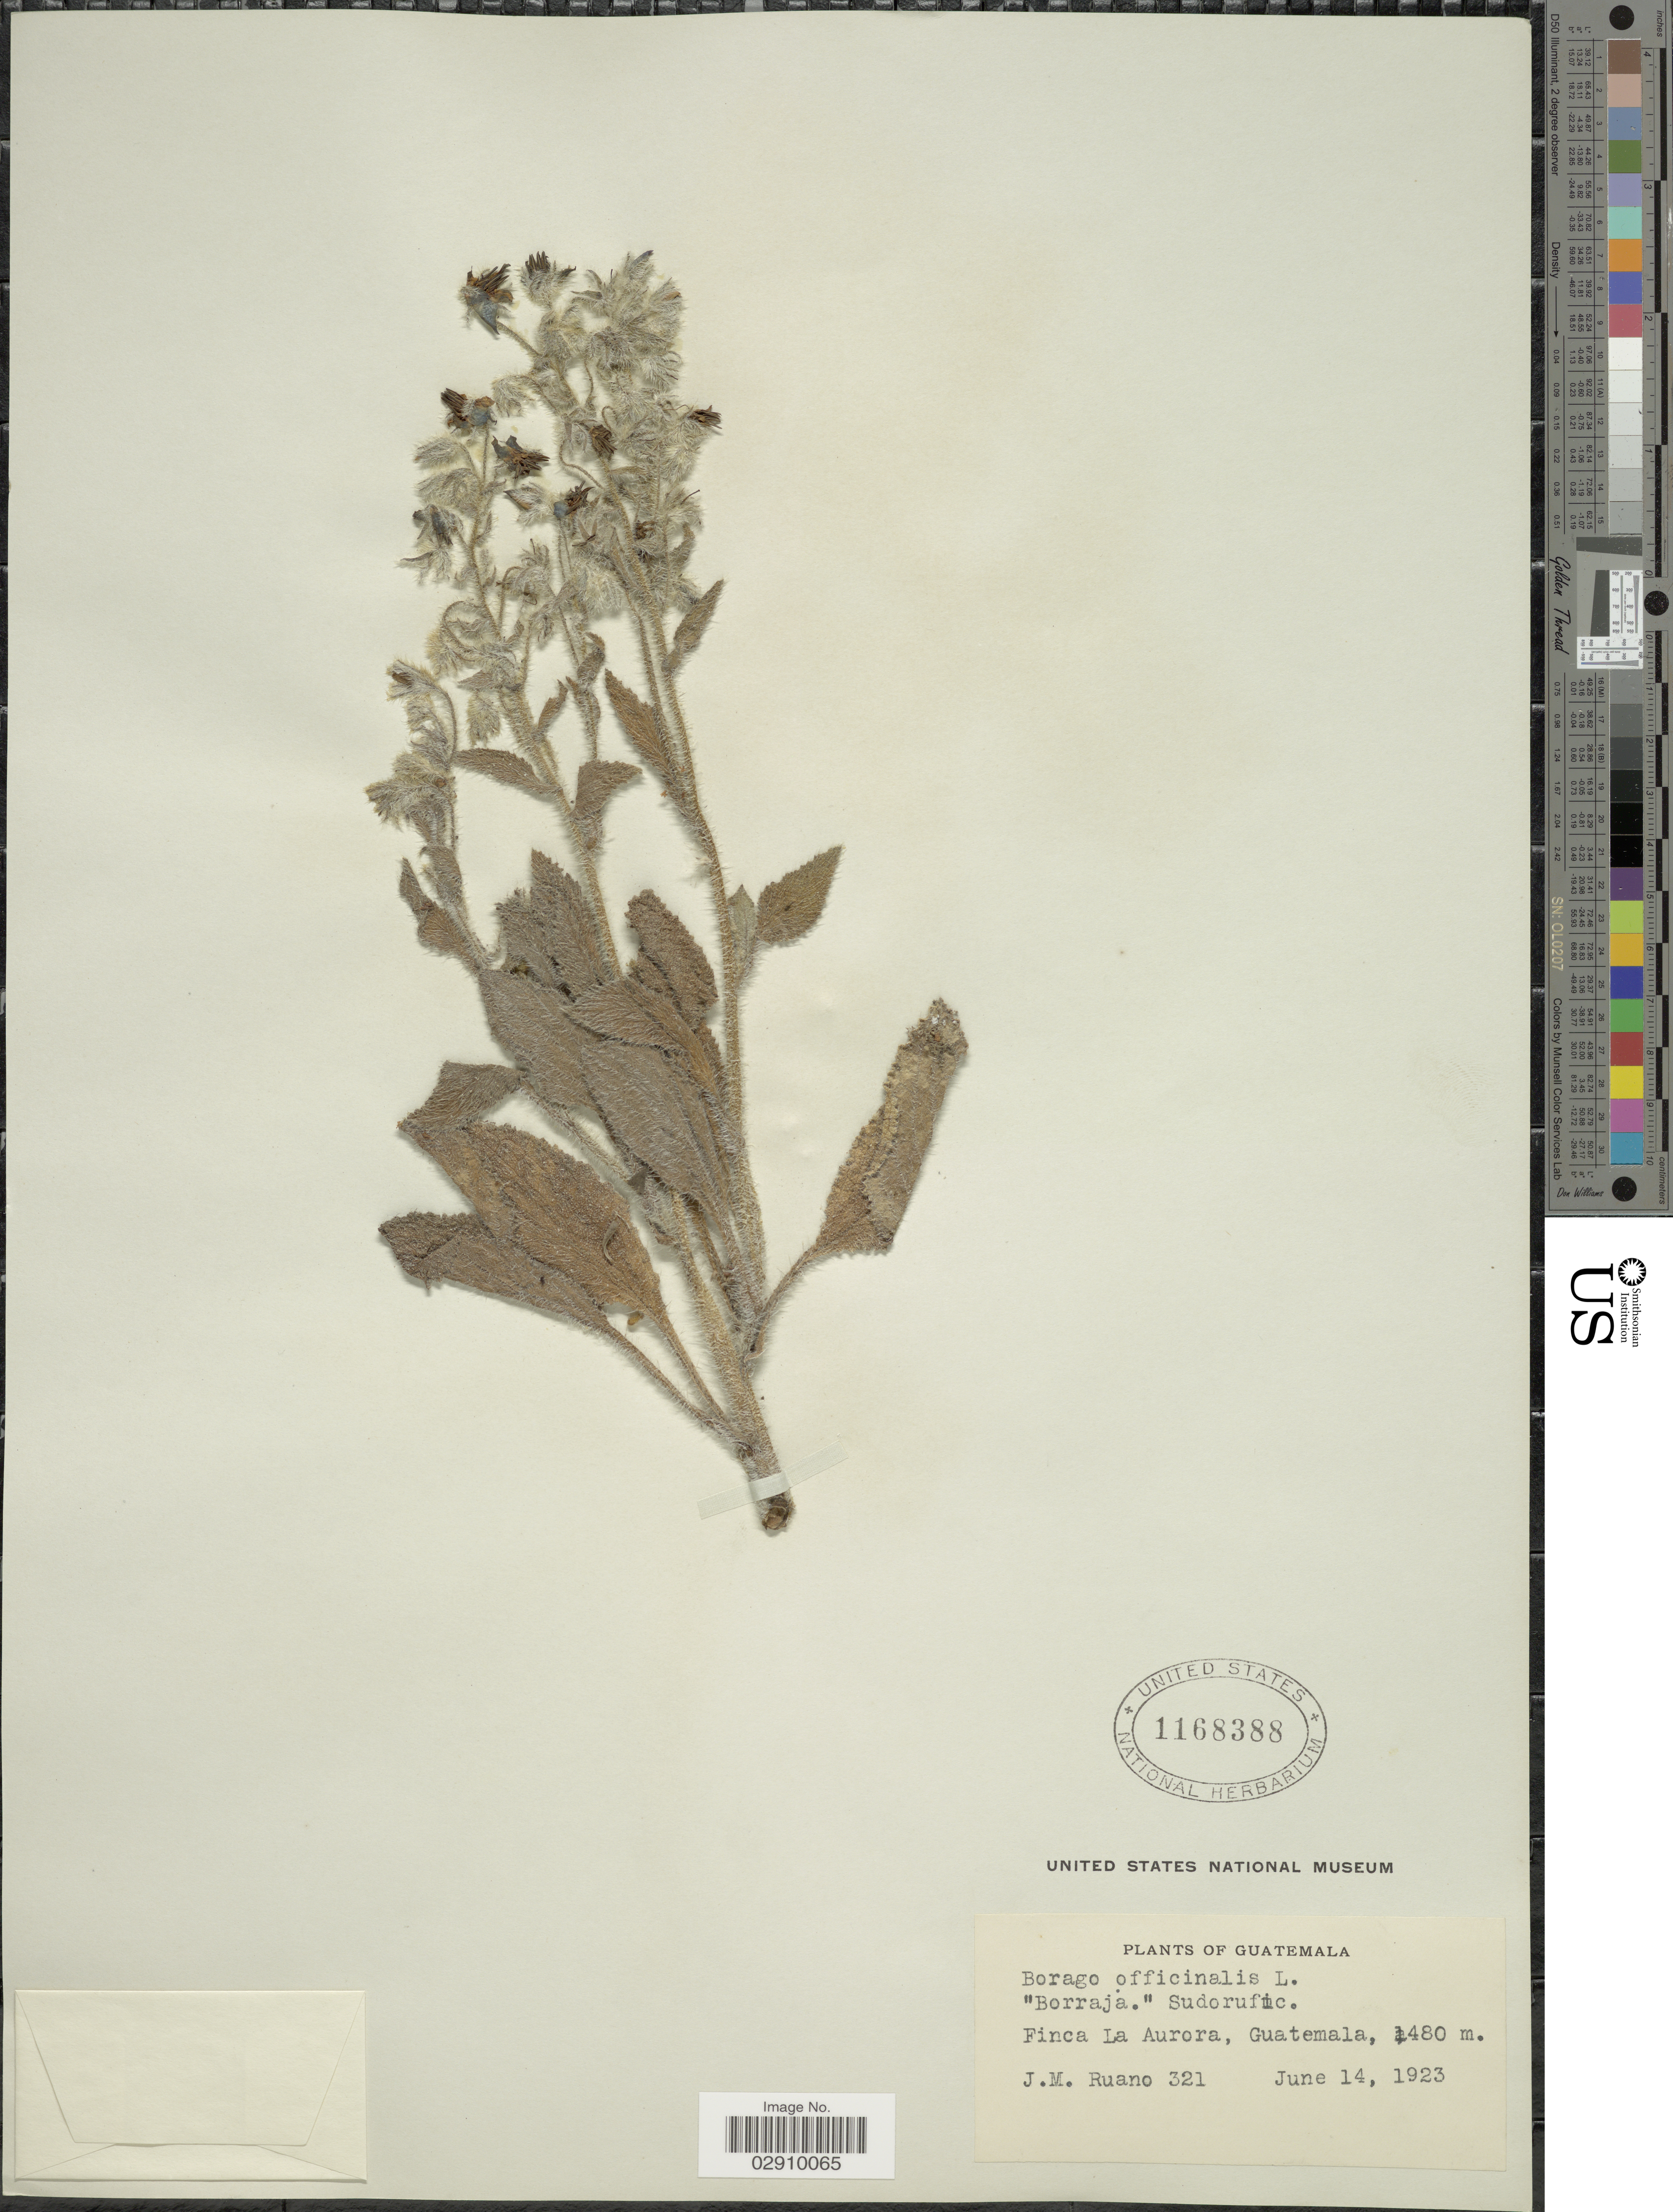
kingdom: Plantae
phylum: Tracheophyta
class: Magnoliopsida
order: Boraginales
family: Boraginaceae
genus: Borago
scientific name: Borago officinalis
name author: L.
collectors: J. Ruano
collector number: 321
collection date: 1923-06-14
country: Guatemala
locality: Finca La Aurora, Guatemala.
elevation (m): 1480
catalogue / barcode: US 1168388